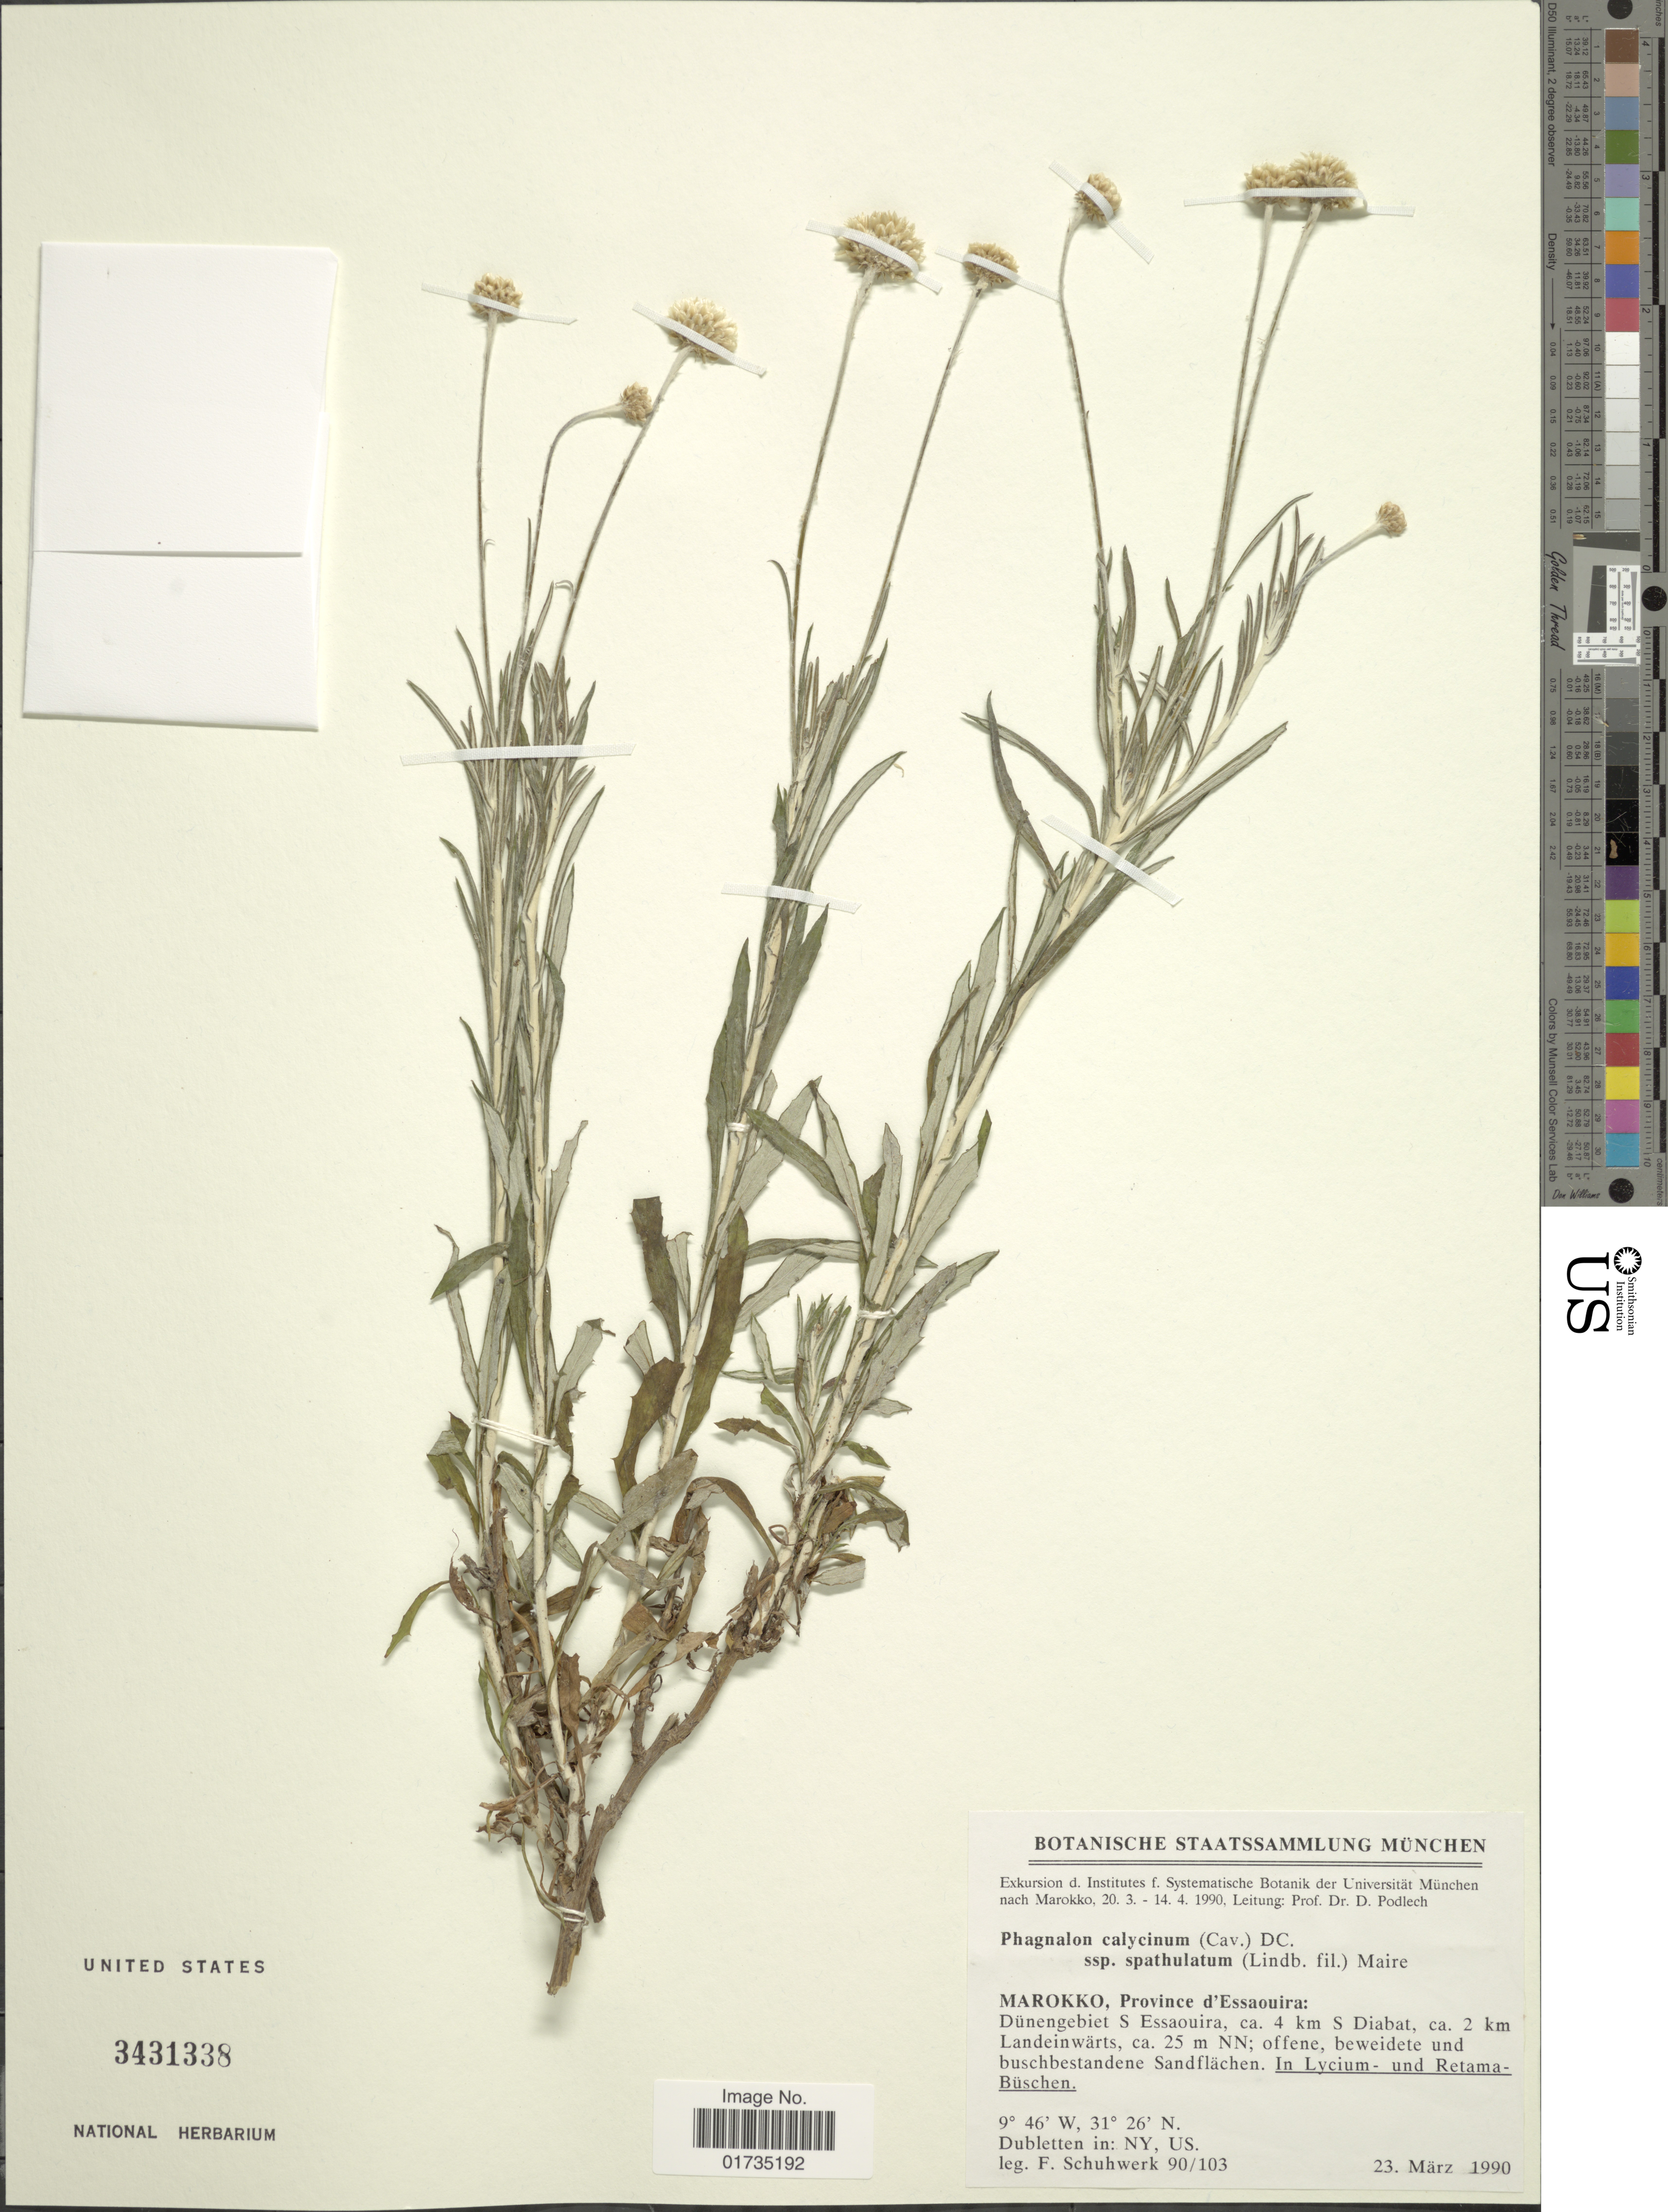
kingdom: Plantae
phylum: Tracheophyta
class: Magnoliopsida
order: Asterales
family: Asteraceae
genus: Phagnalon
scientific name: Phagnalon calycinum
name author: (Cav.) DC.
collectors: Schuhwerk, F.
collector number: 90/103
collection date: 1990-03-23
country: Morocco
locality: Marokko, Province d'Essaouira: Dunengebiet S Essaouira, ca. 4 km S Diabat, ca. 2 km Landeinwarts, ca. 25 m NN; offene, beweidete und buschbestandene Sandflachen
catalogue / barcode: US 3431338